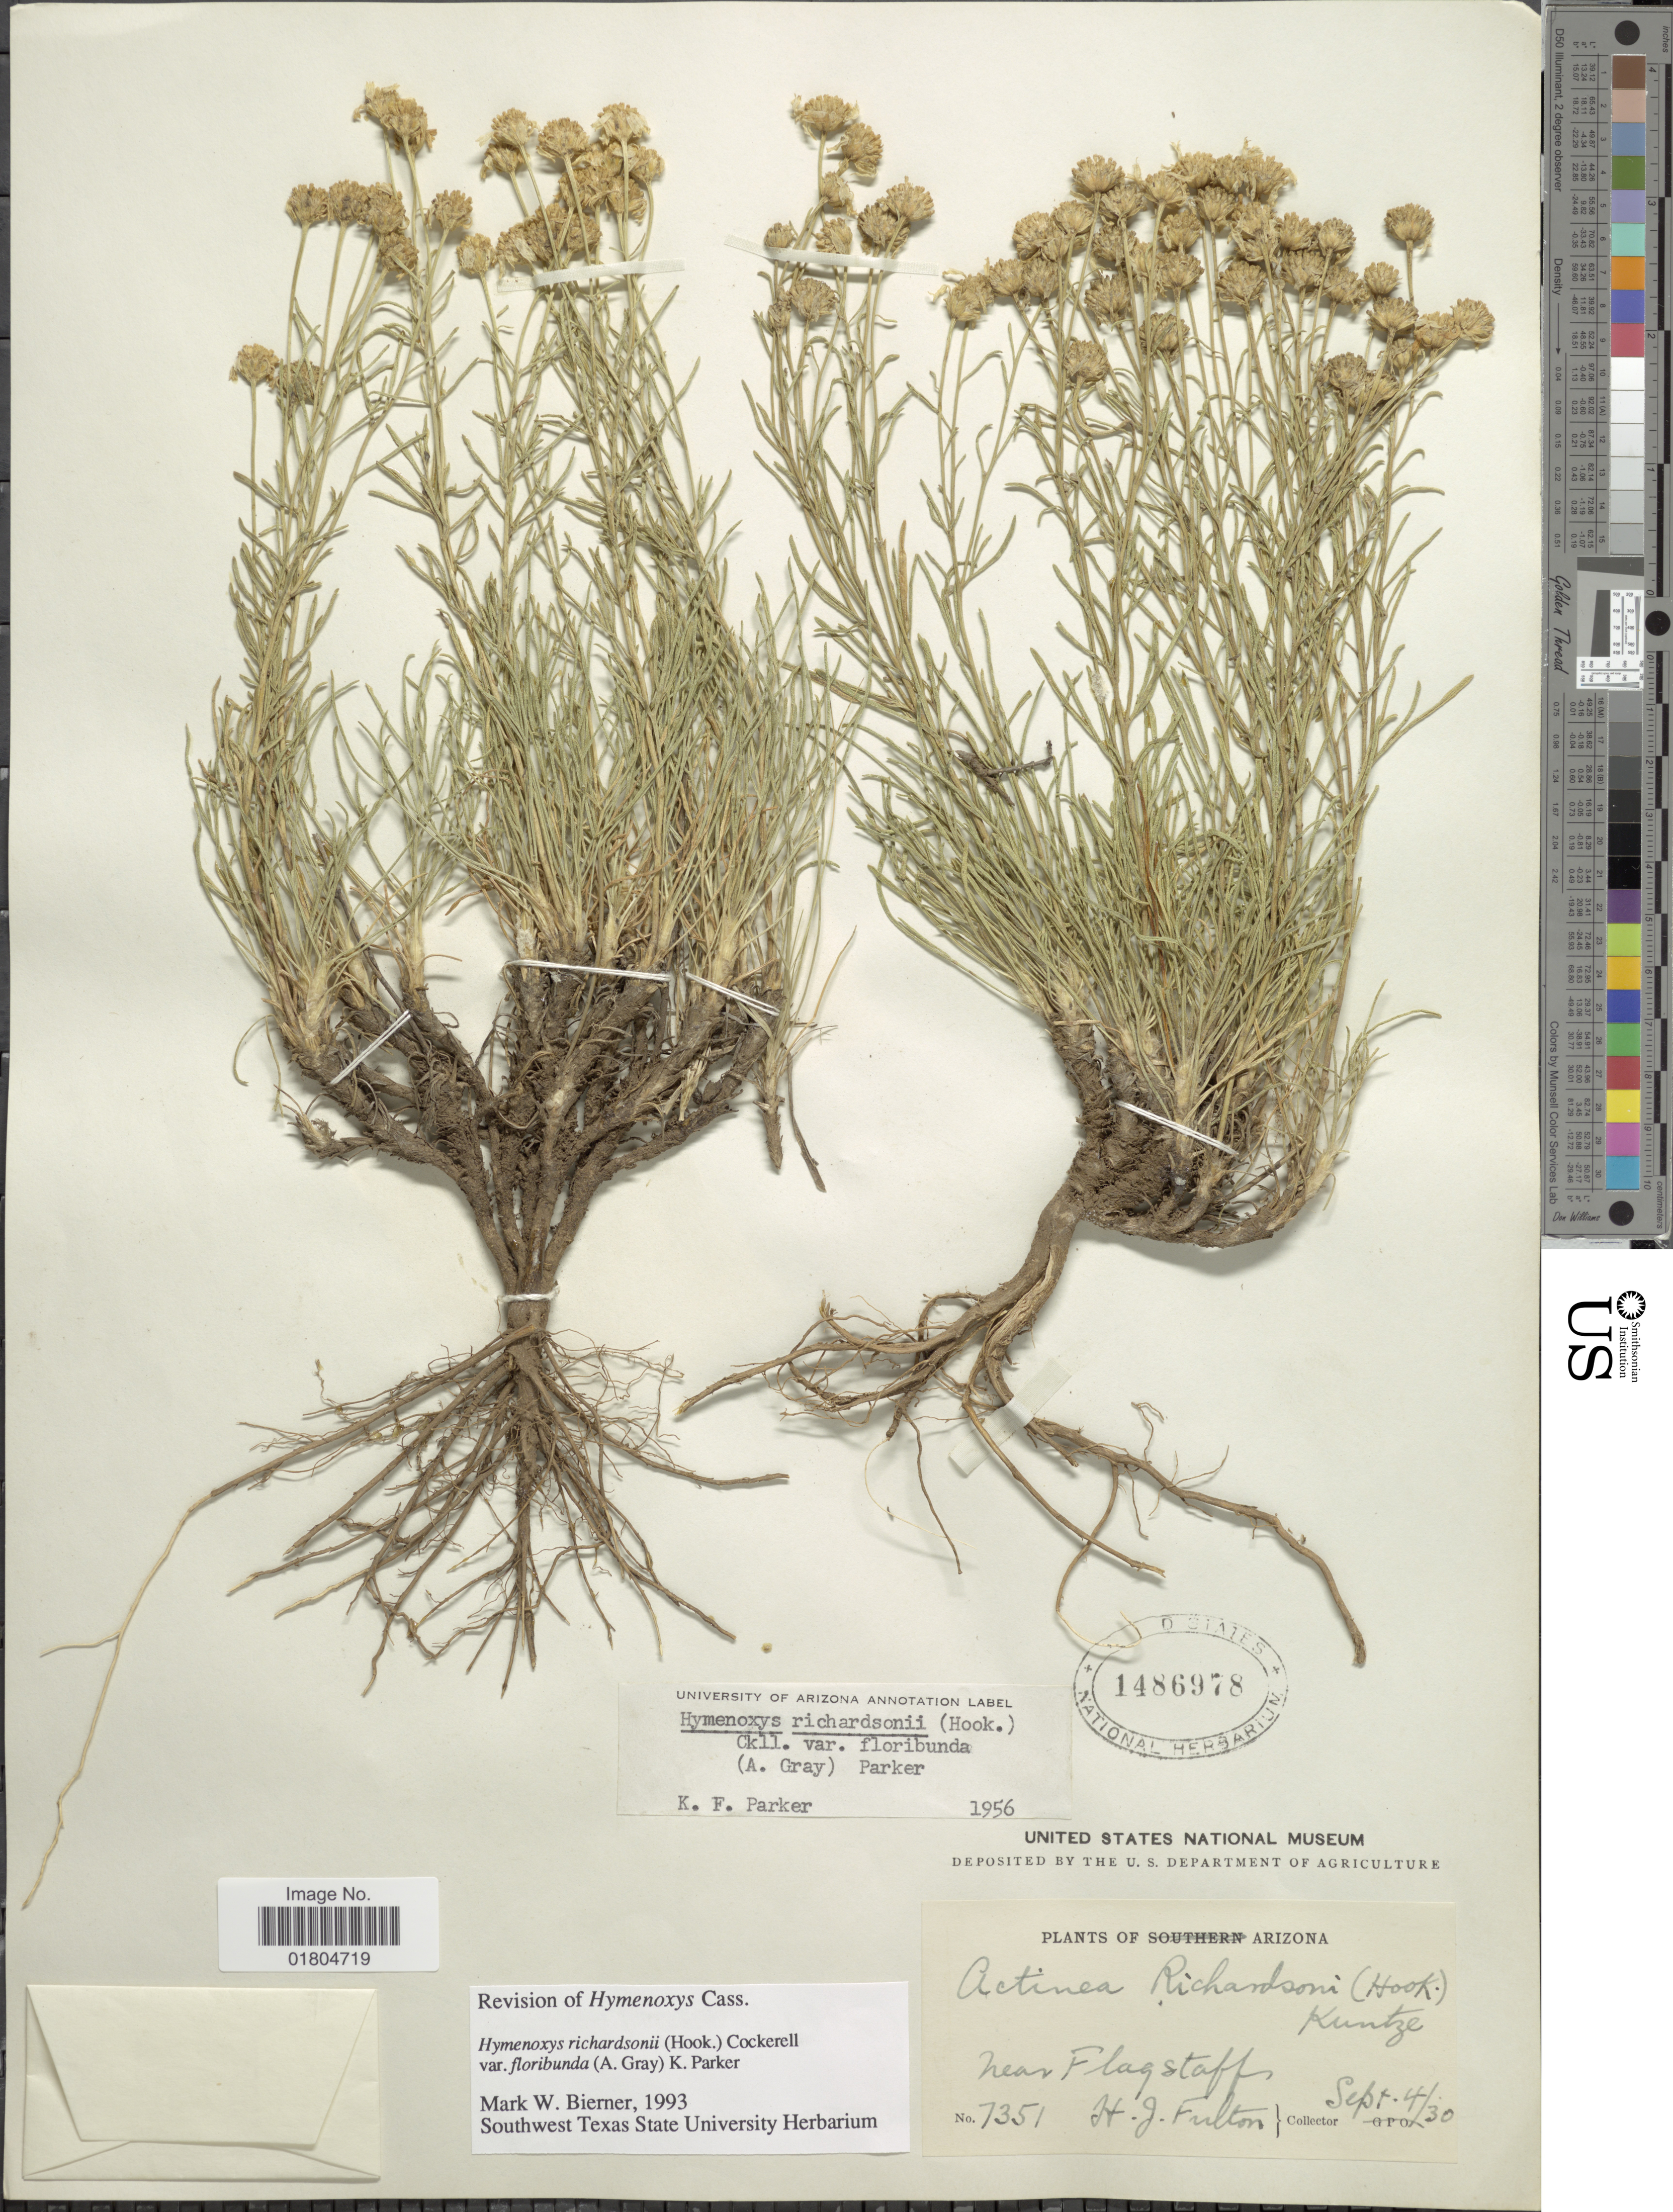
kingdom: Plantae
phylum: Tracheophyta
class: Magnoliopsida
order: Asterales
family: Asteraceae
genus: Hymenoxys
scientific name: Hymenoxys richardsonii var. floribunda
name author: (A. Gray) K.F. Parker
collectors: H. Fulton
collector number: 7351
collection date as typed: Transcribed d/m/y: 4/9/30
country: United States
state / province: Arizona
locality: Near Flagstaff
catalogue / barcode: US 1486978